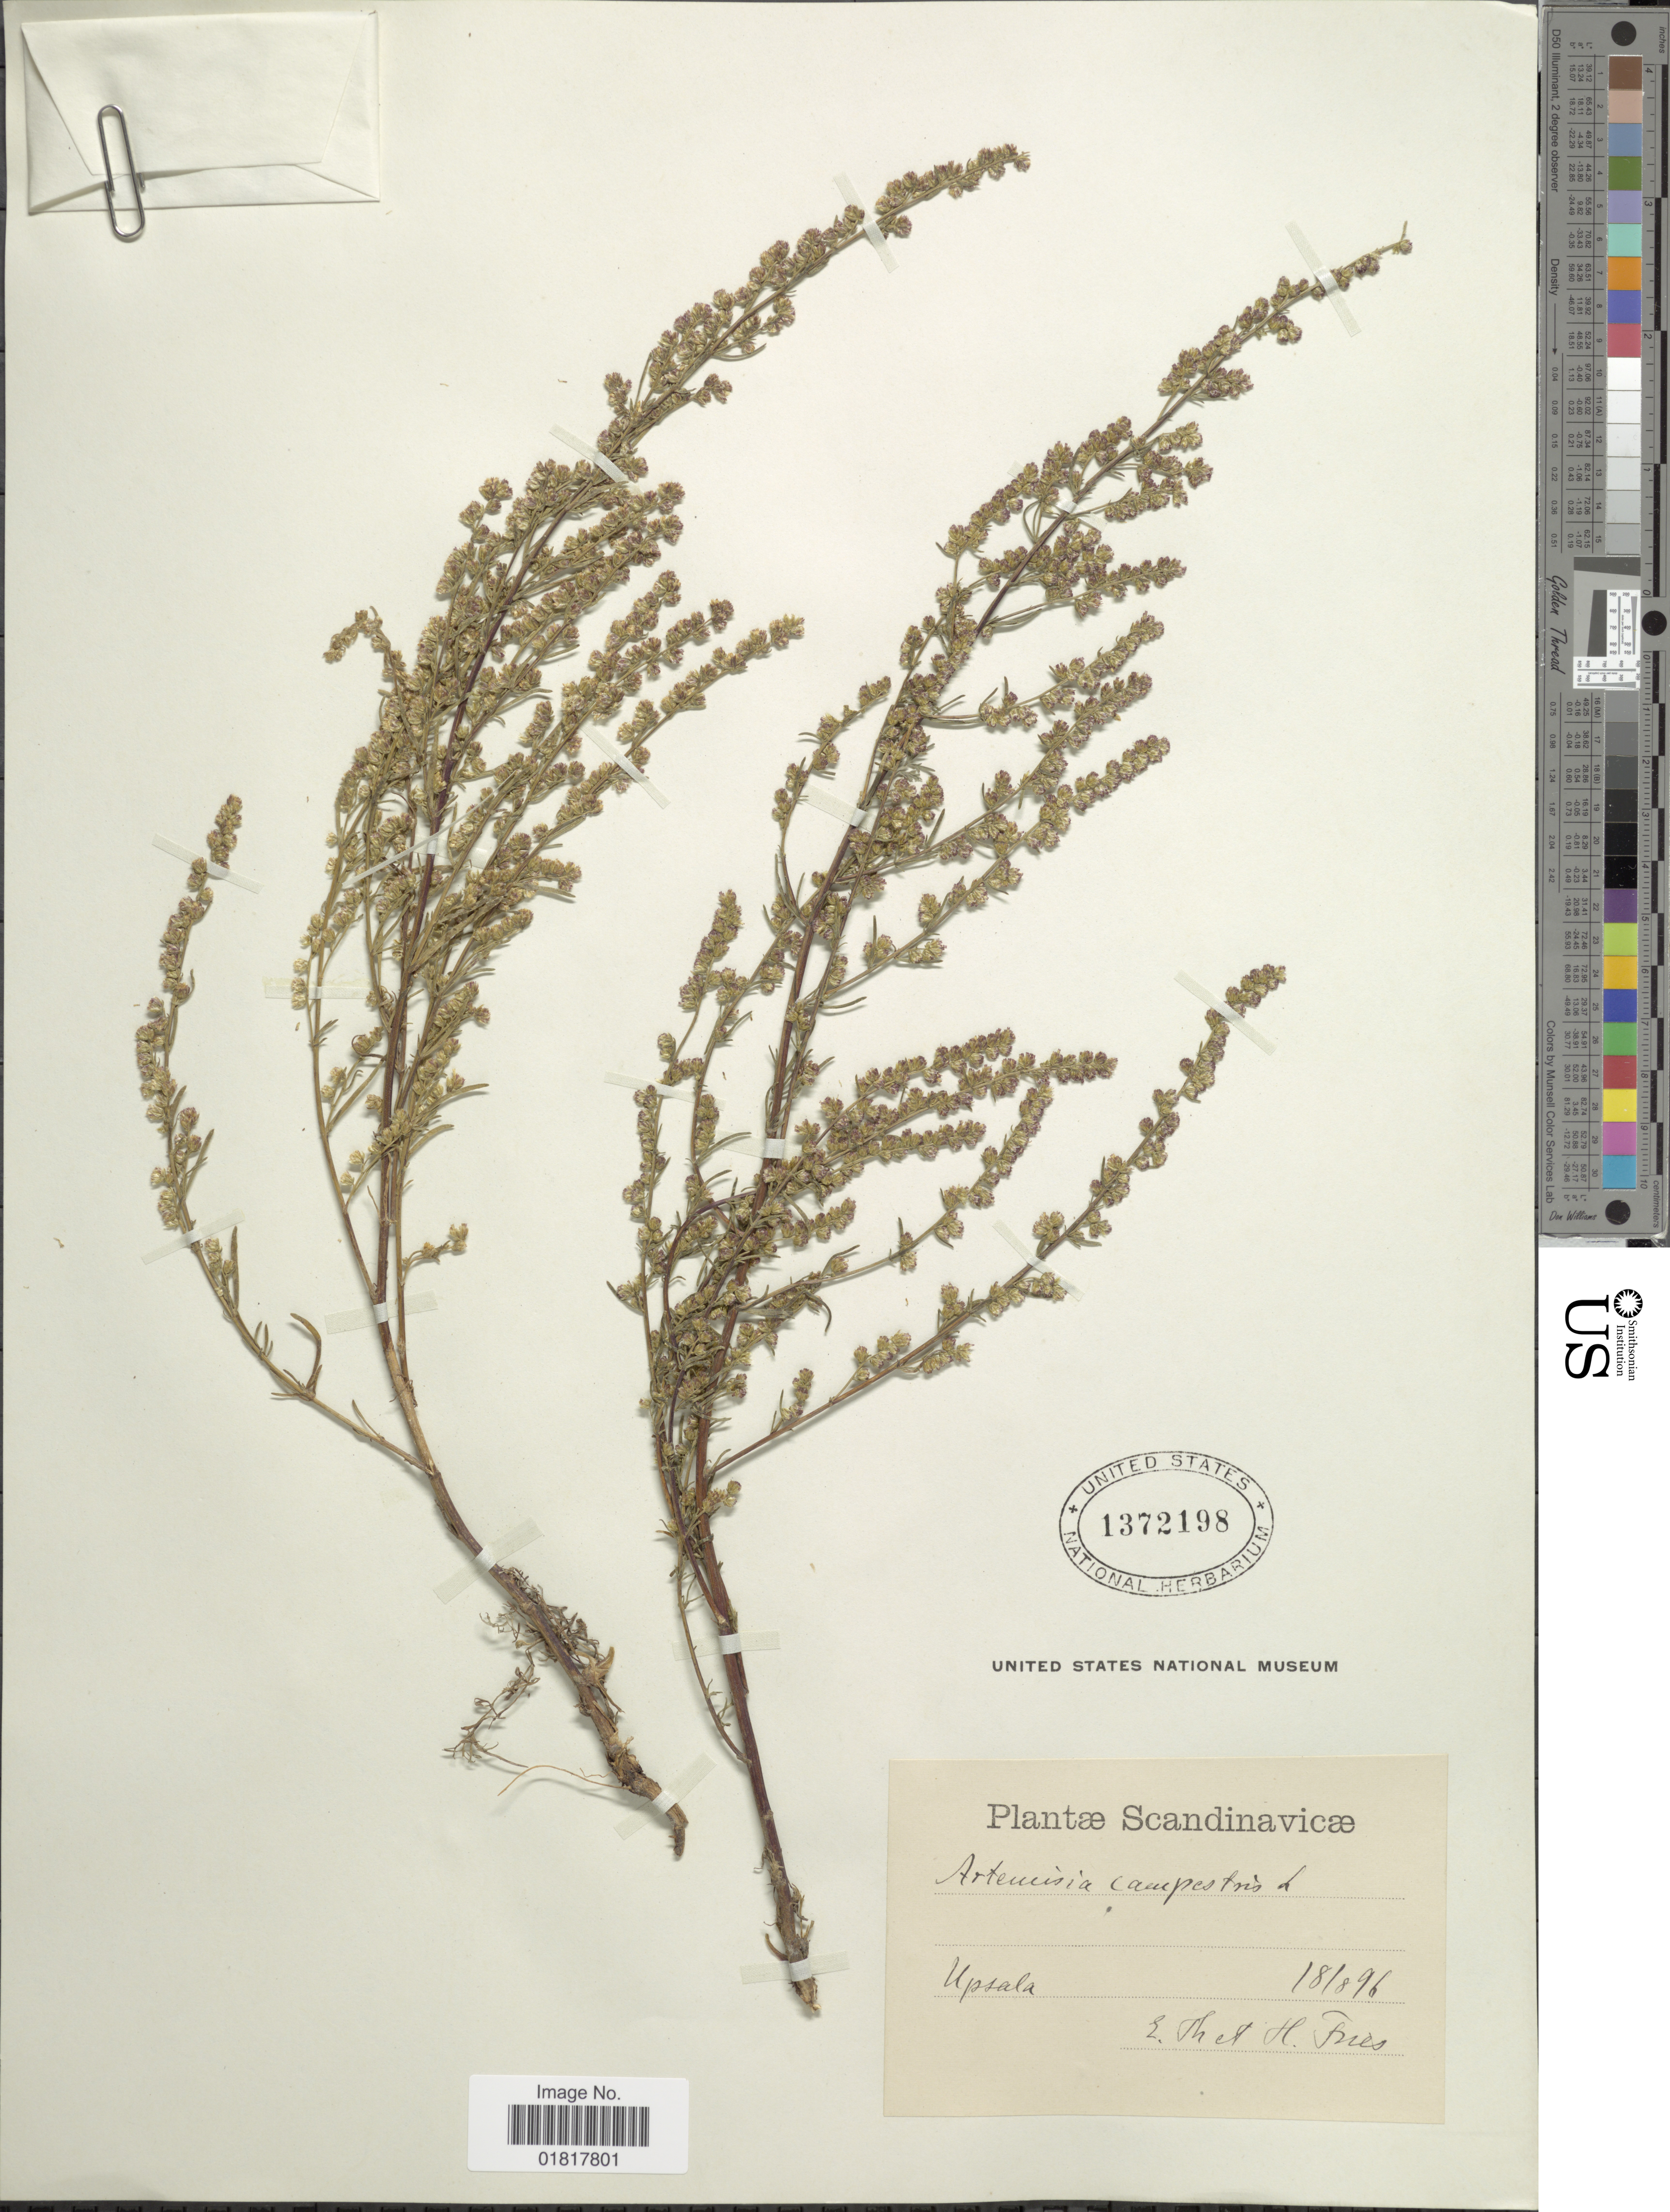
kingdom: Plantae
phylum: Tracheophyta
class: Magnoliopsida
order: Asterales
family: Asteraceae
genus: Artemisia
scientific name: Artemisia campestris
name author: L.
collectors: E. Thet & H. Fries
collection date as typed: Transcribed d/m/y: 18/8/96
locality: Scandinavicae, Upsala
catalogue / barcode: US 1372198